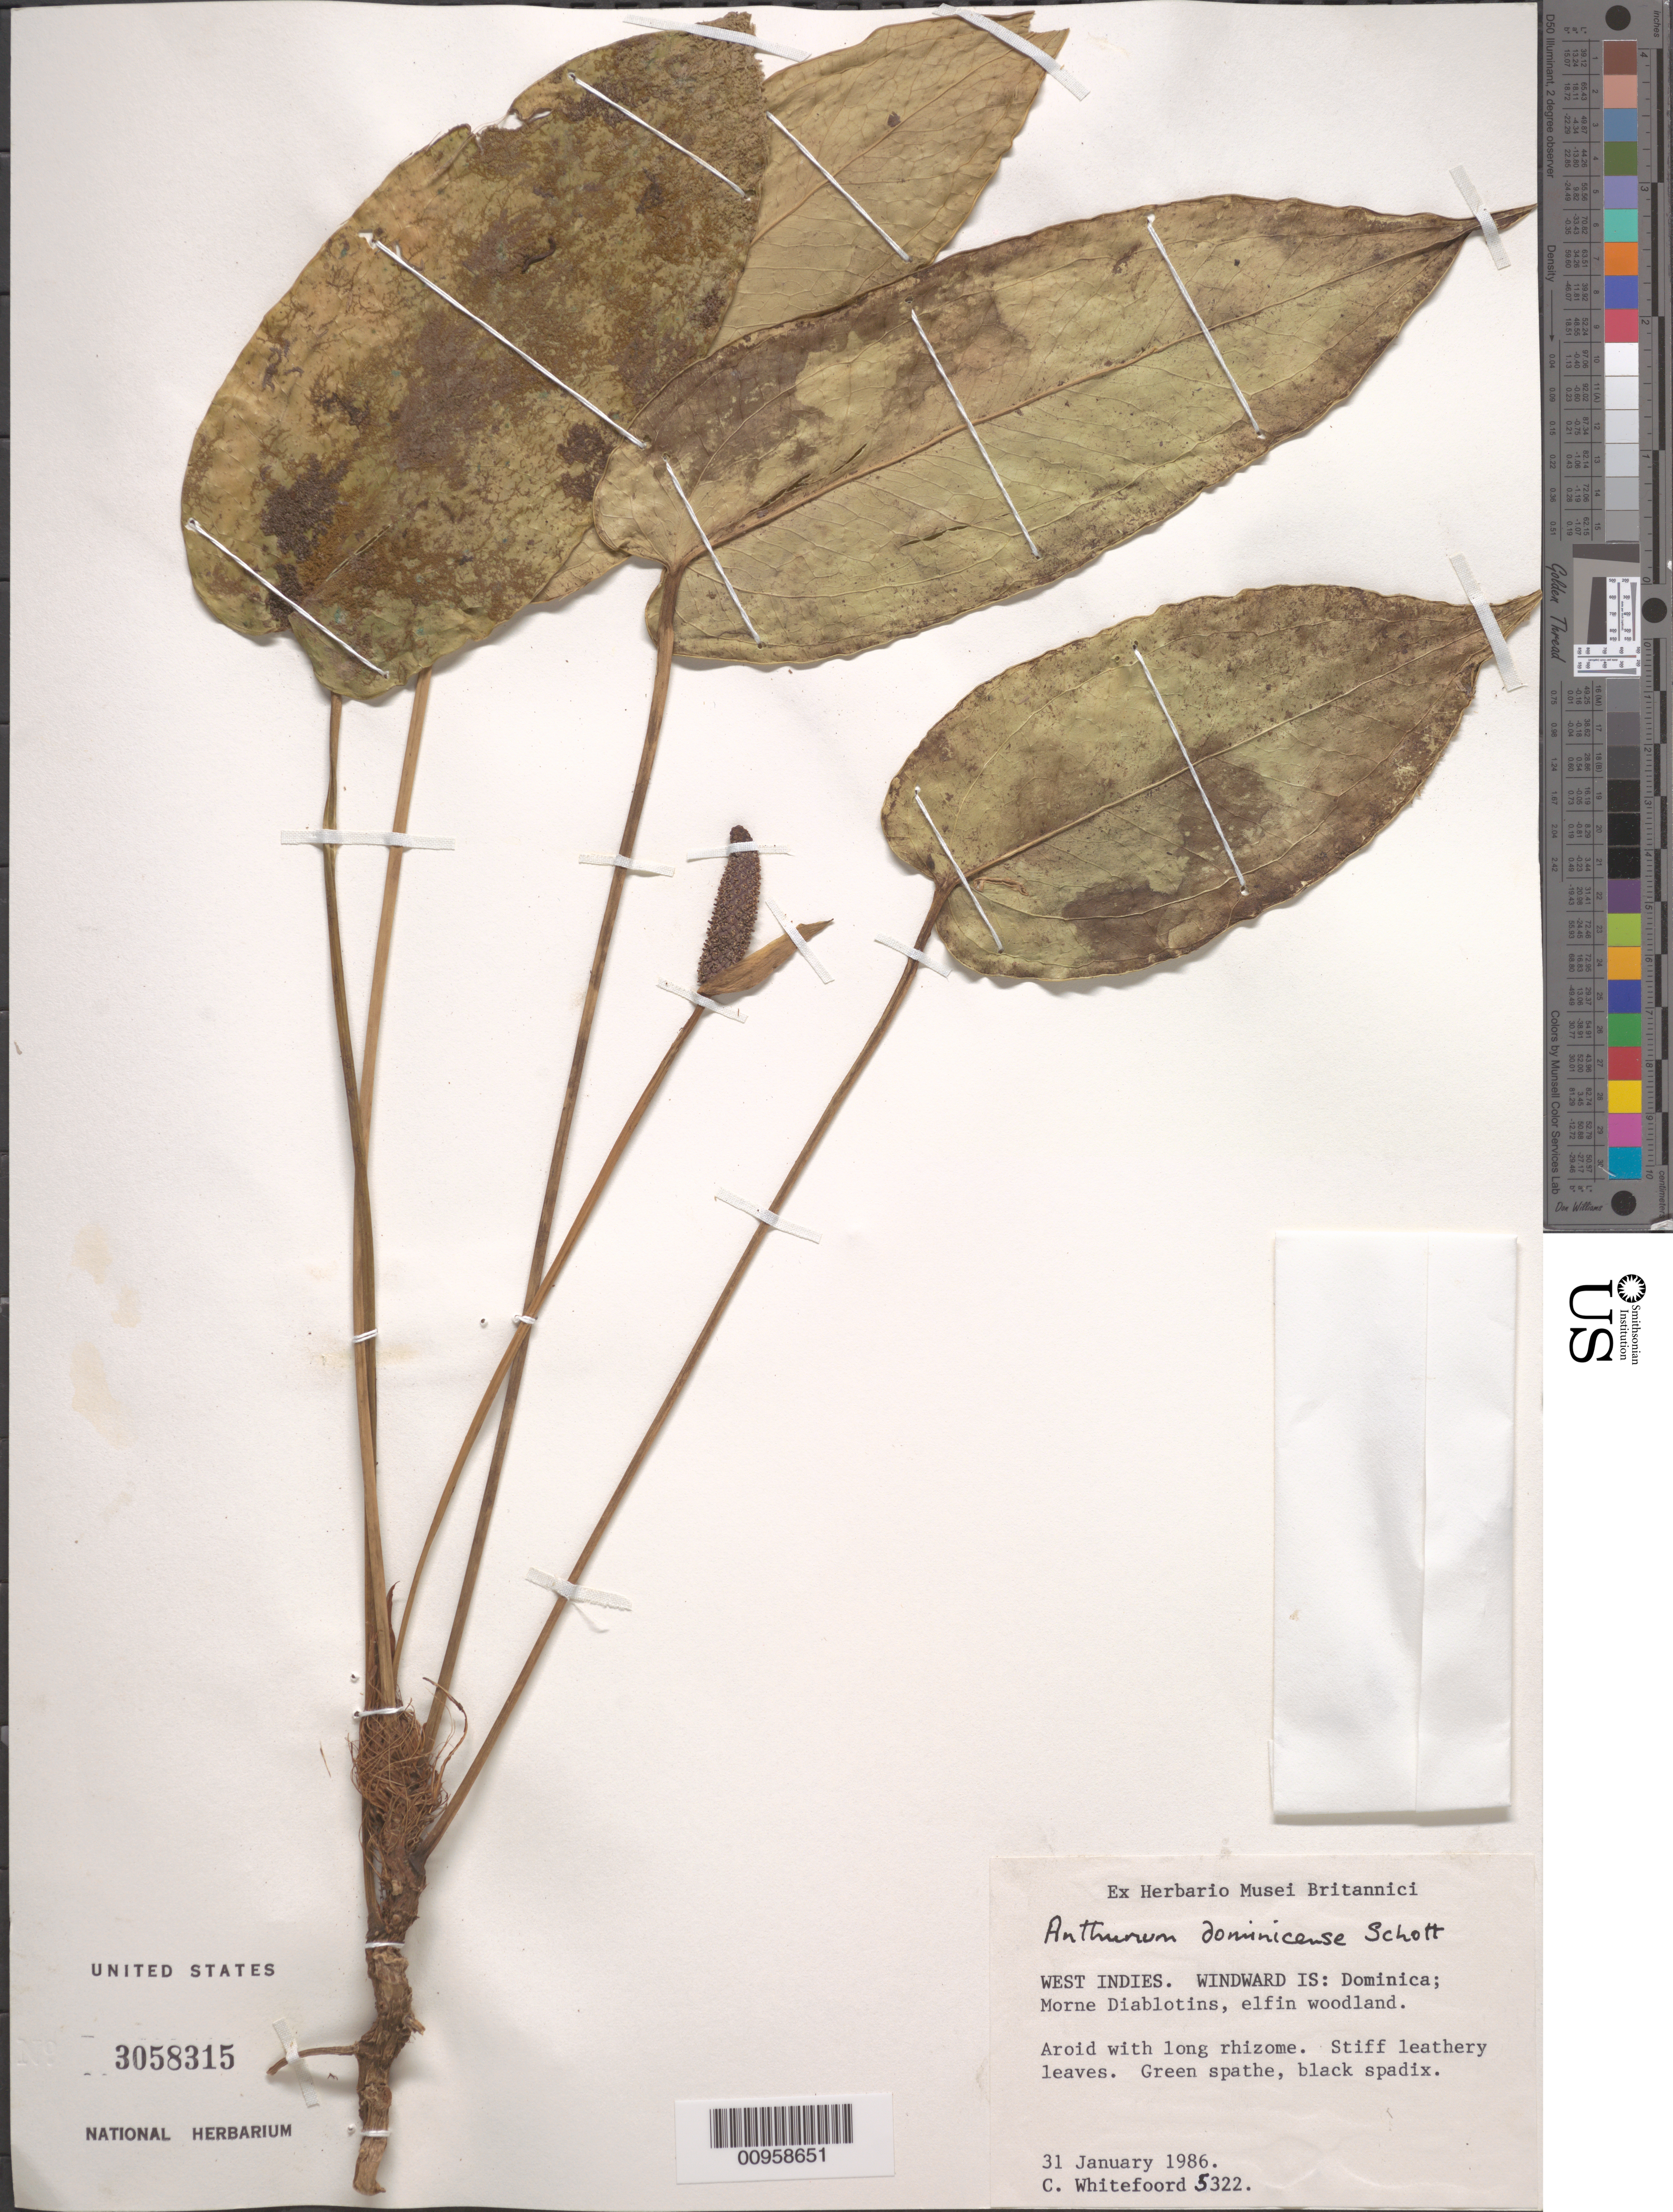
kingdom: Plantae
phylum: Tracheophyta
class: Liliopsida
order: Alismatales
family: Araceae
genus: Anthurium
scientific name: Anthurium dominicense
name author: Schott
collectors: C. Whitefoord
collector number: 5322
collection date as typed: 31 Jan 1986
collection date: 1986-01-31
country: Dominica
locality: Morne Diablotins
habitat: Elfin woodland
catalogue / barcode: US 3058315